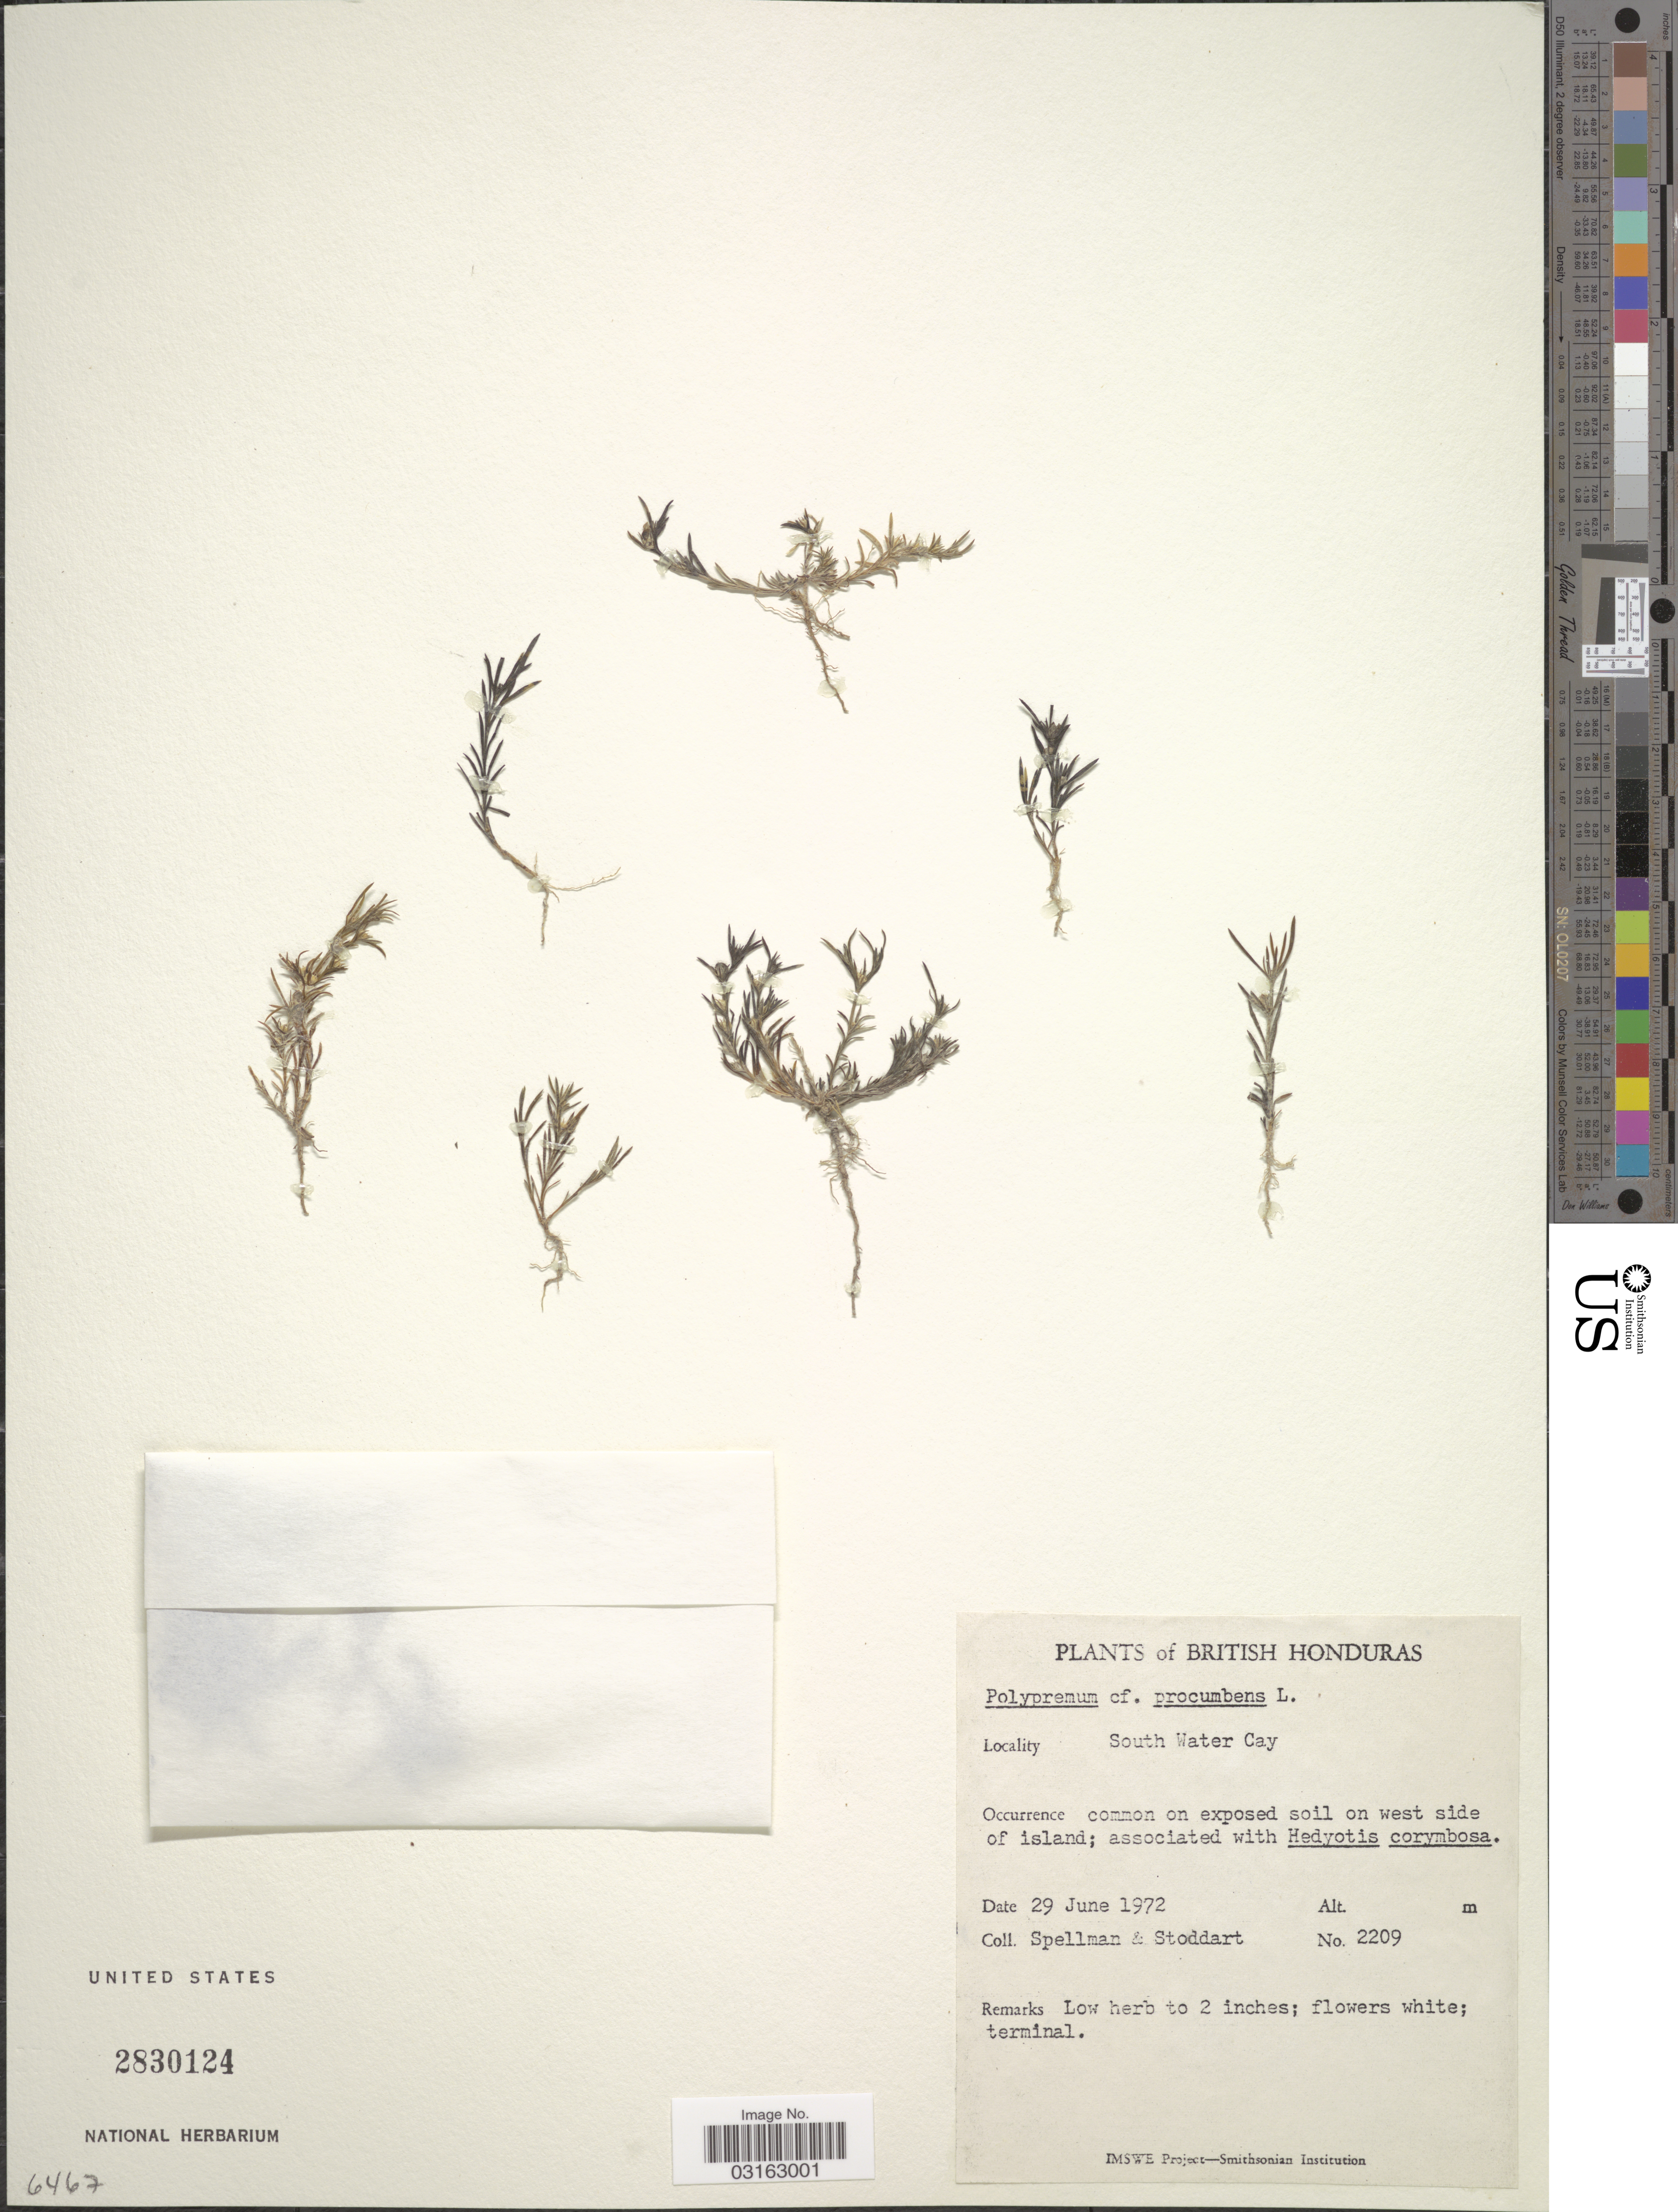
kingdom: Plantae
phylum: Tracheophyta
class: Magnoliopsida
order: Lamiales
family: Tetrachondraceae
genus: Polypremum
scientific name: Polypremum procumbens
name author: L.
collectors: Spellman, -- & -. Stoddart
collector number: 2209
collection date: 1972-06-29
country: Belize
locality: British Honduras, South Water Cay.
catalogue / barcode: US 2830124